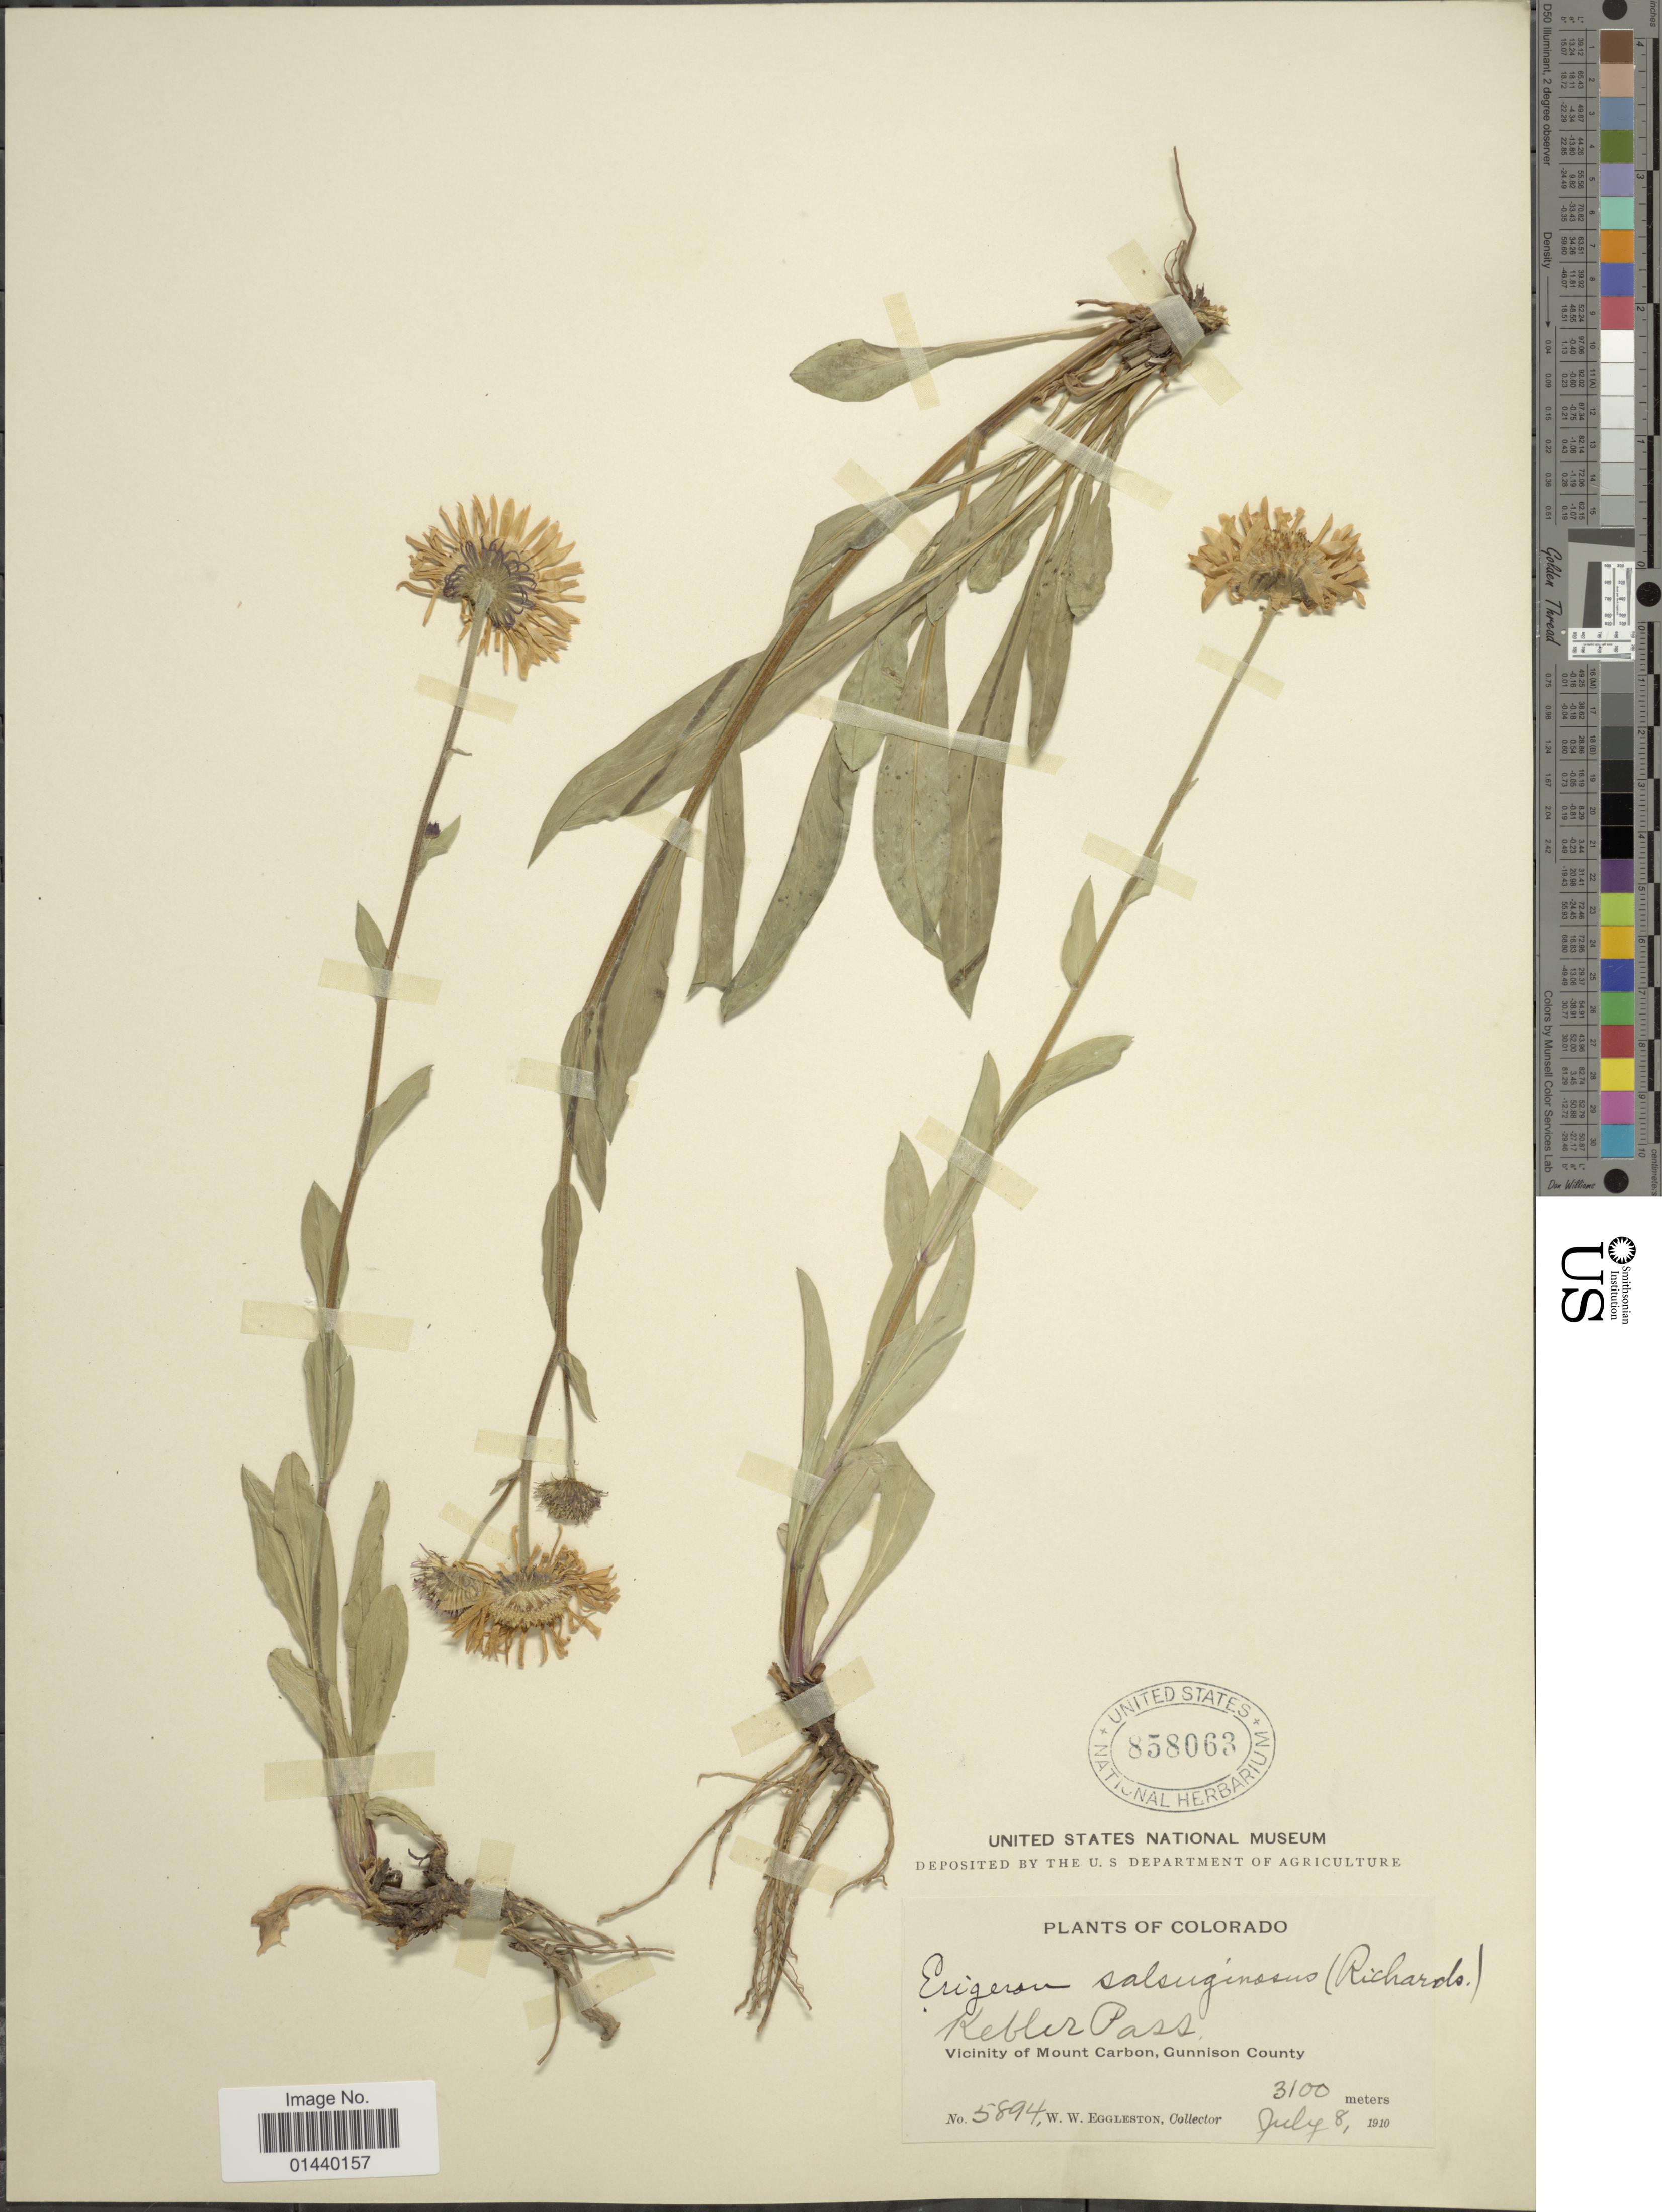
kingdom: Plantae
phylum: Tracheophyta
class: Magnoliopsida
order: Asterales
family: Asteraceae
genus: Erigeron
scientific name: Erigeron salsuginosus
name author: (Richardson ex R. Br.) A. Gray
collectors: W. W. Eggleston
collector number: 5894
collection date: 1910-07-08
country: United States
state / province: Colorado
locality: Kebler Pass. Vicinity of Mount Carbon, Gunnison County.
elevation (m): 3100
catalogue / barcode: US 858063